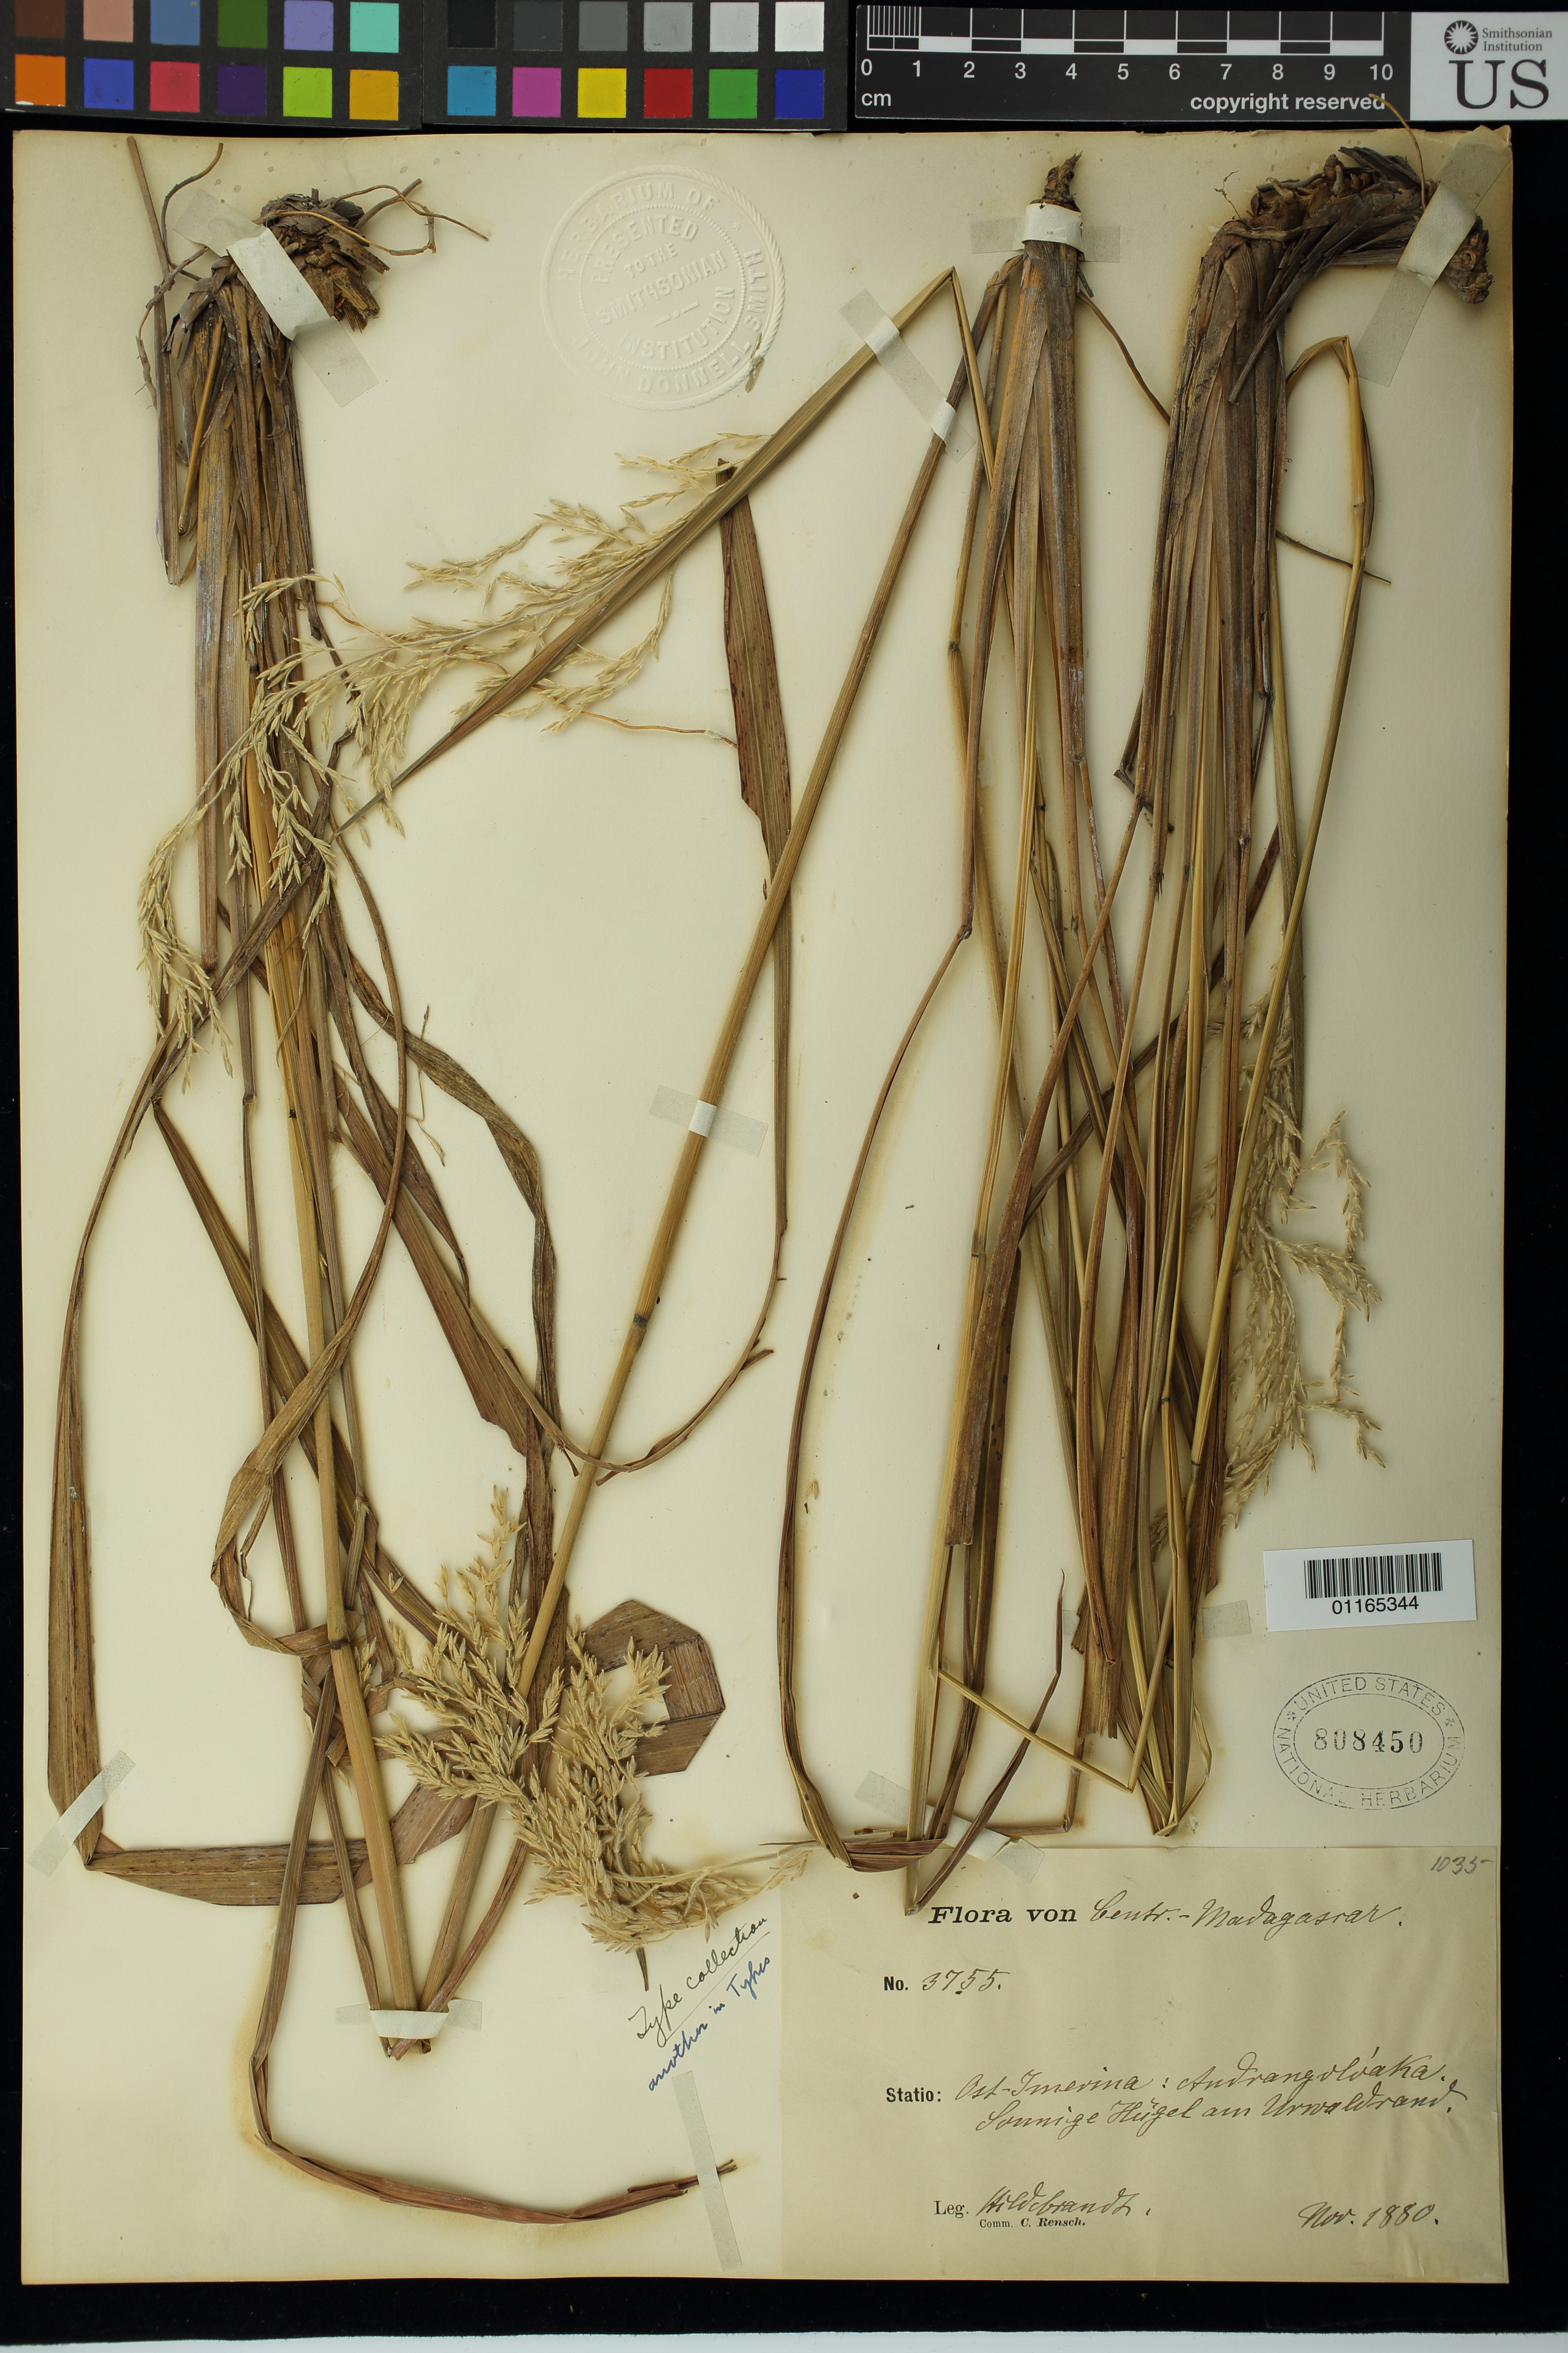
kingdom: Plantae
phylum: Tracheophyta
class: Liliopsida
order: Poales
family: Poaceae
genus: Andropogon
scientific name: Andropogon hildebrandtii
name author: Hack.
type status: Isotype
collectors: J. Hildebrandt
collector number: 3755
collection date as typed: Nov 1880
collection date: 1880-11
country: Madagascar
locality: Ost-Imerina: Andrangoloaka.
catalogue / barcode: US 808450